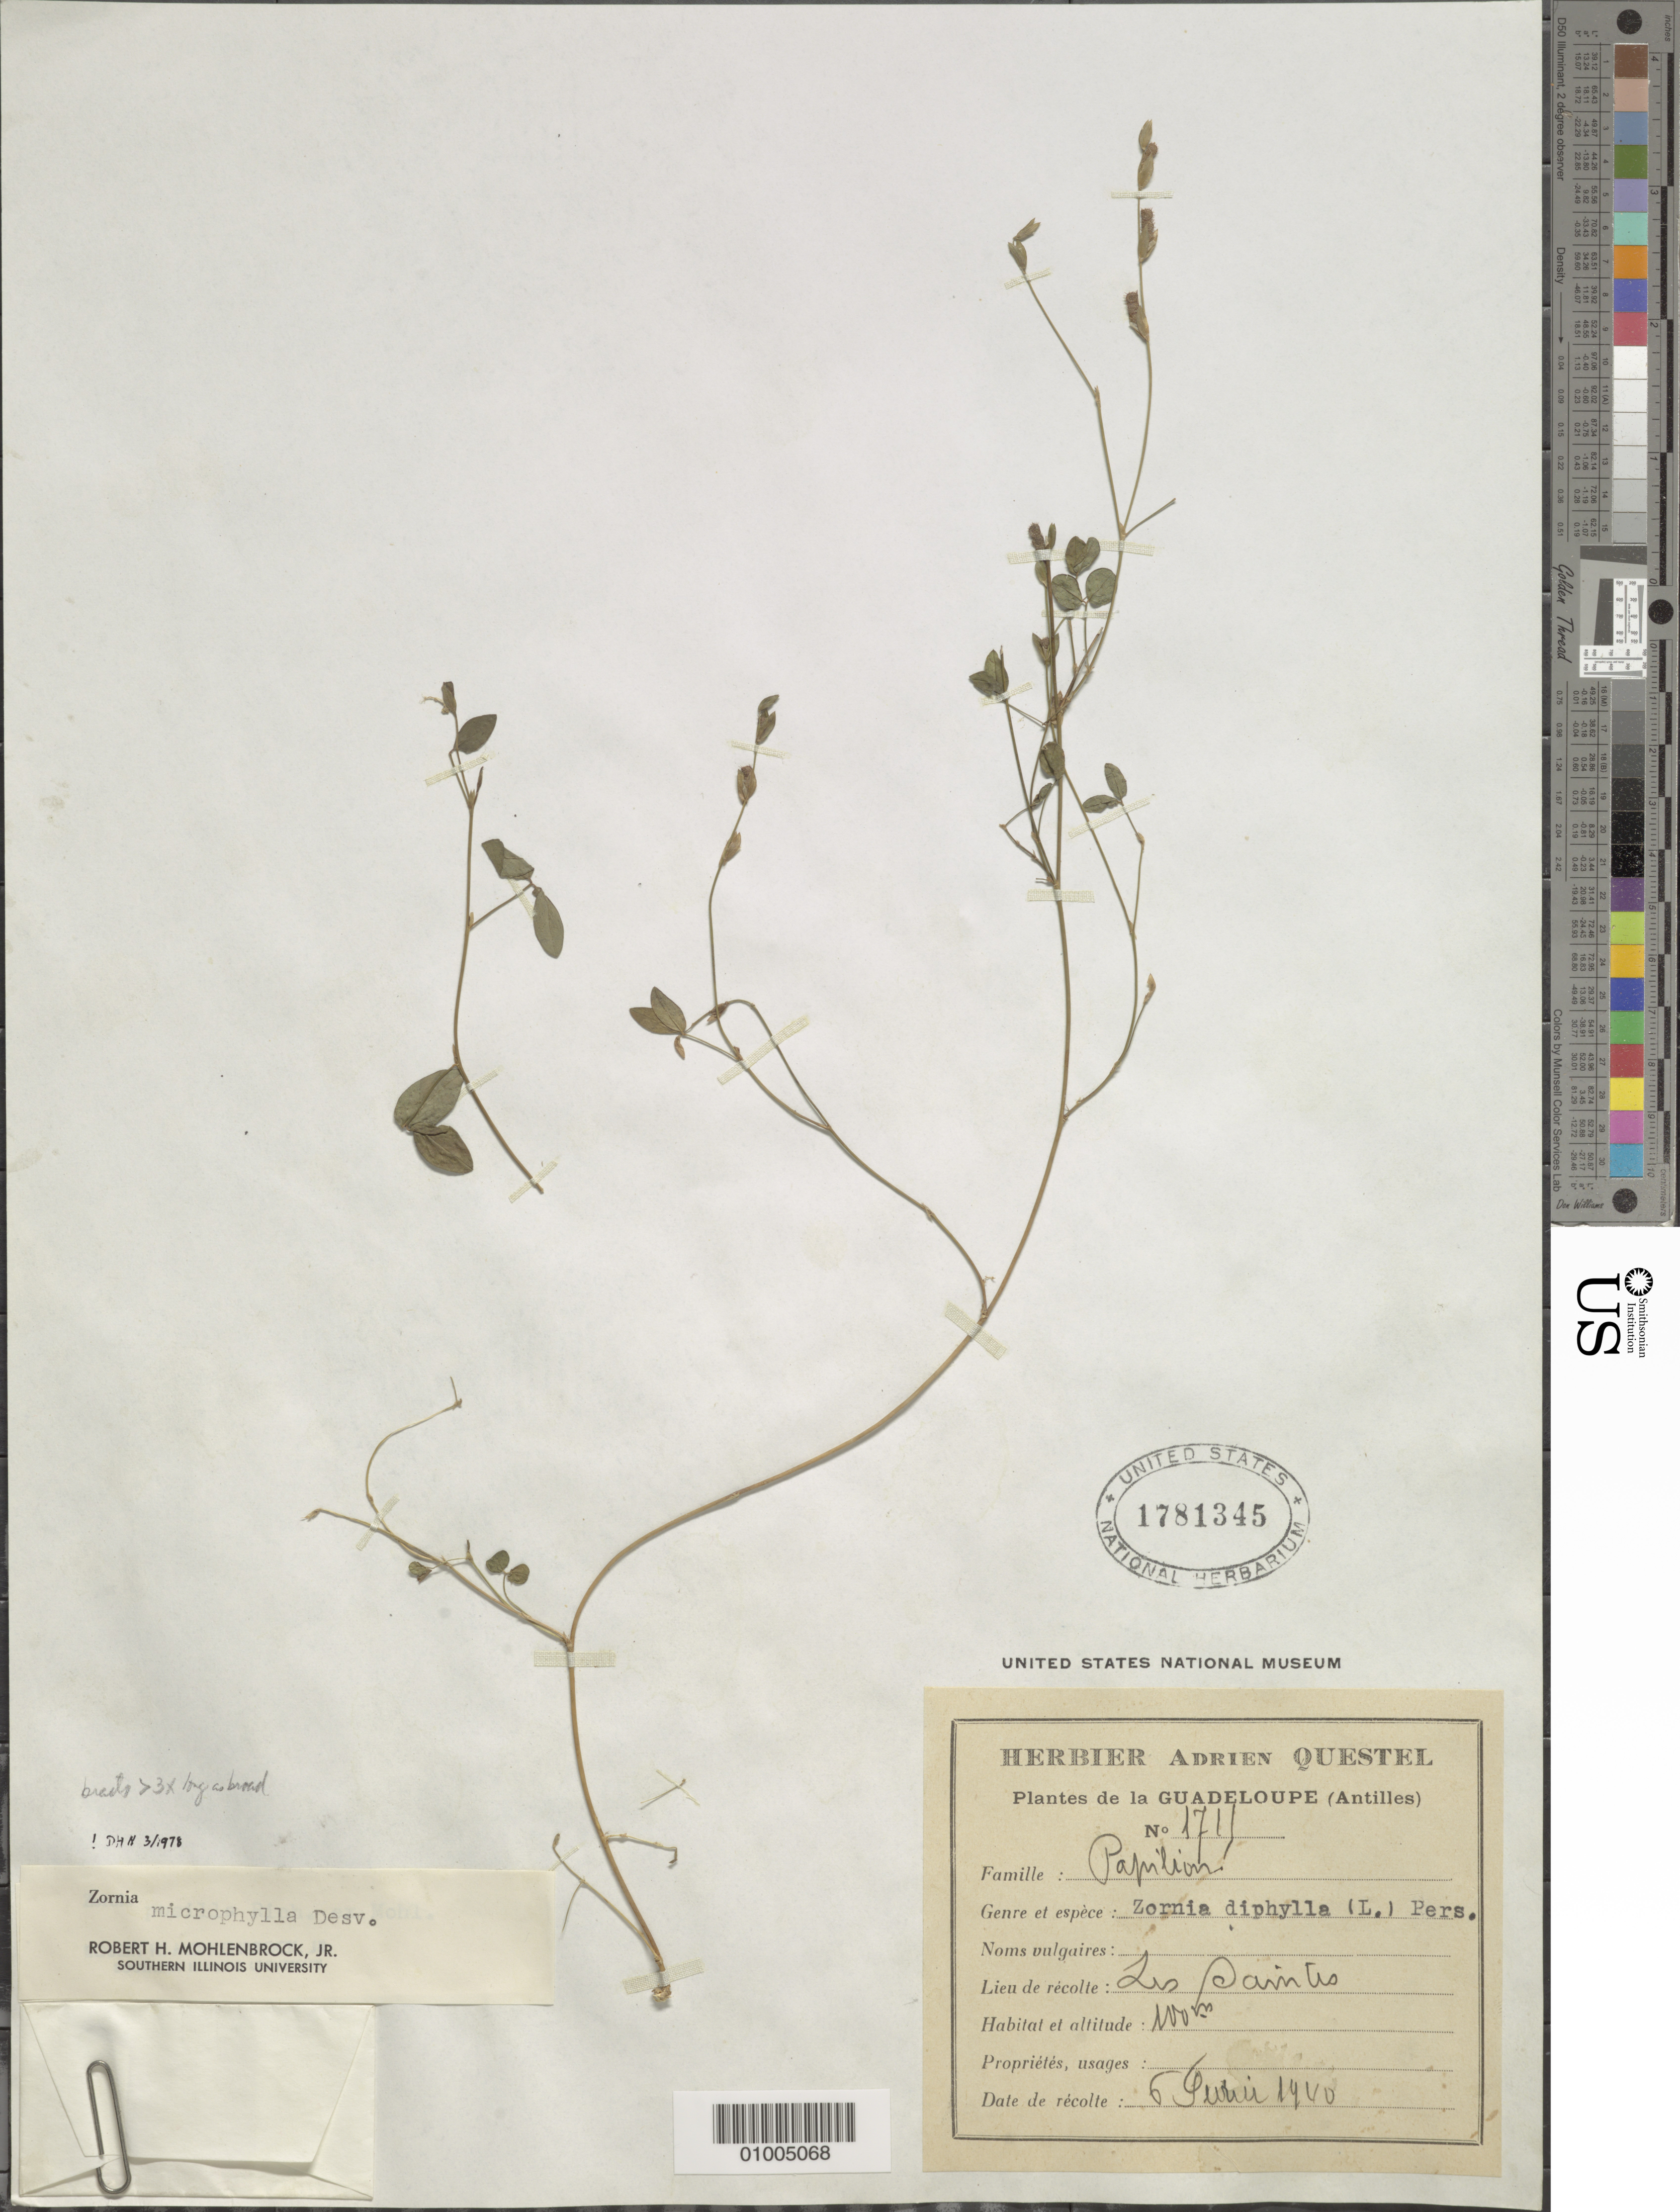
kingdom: Plantae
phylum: Tracheophyta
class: Magnoliopsida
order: Fabales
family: Fabaceae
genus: Zornia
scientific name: Zornia microphylla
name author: Desv.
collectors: A. Questel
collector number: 1711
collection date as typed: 06 Jun 1940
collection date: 1940-06-06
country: Guadeloupe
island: Basse Terre [Guadeloupe]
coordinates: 0 N, 0 E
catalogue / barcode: US 1781345